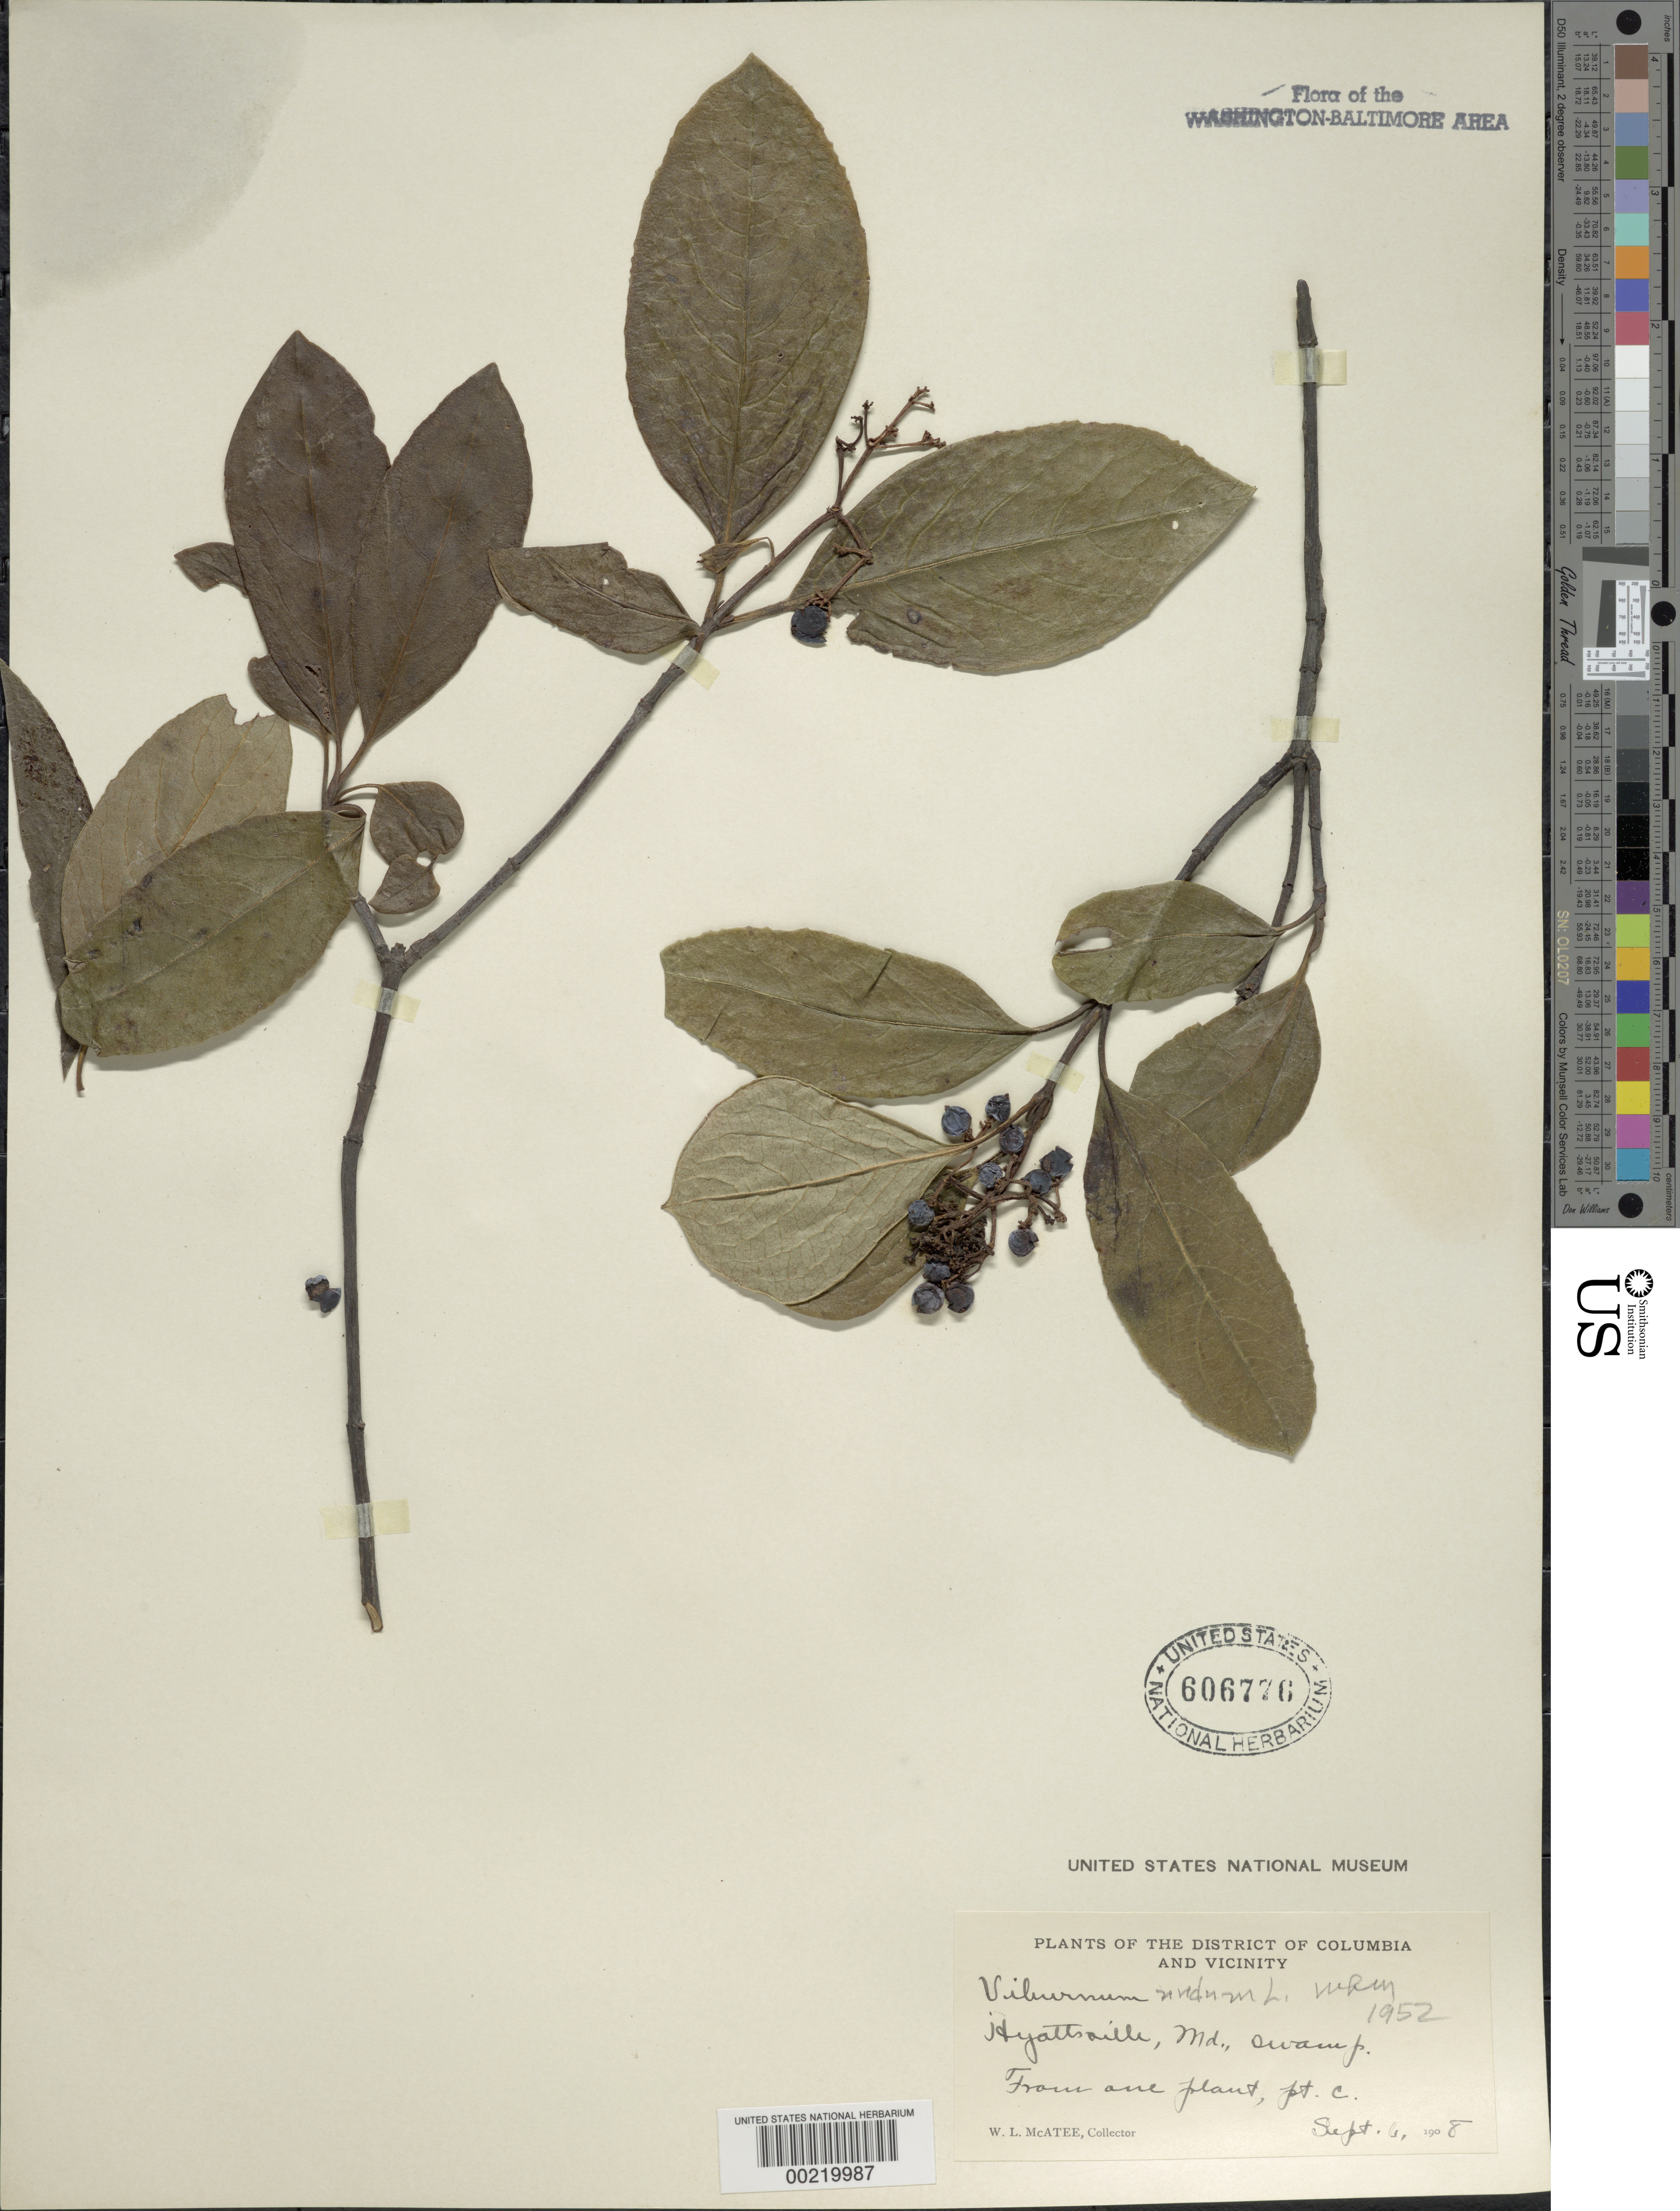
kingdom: Plantae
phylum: Tracheophyta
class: Magnoliopsida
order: Dipsacales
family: Viburnaceae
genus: Viburnum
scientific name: Viburnum nudum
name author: L.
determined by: McAtee, W. L.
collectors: W. McAtee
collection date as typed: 06 Sep 1908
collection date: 1908-09-06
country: United States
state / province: Maryland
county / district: Prince George's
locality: Hyattsville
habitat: Swamp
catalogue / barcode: US 606776